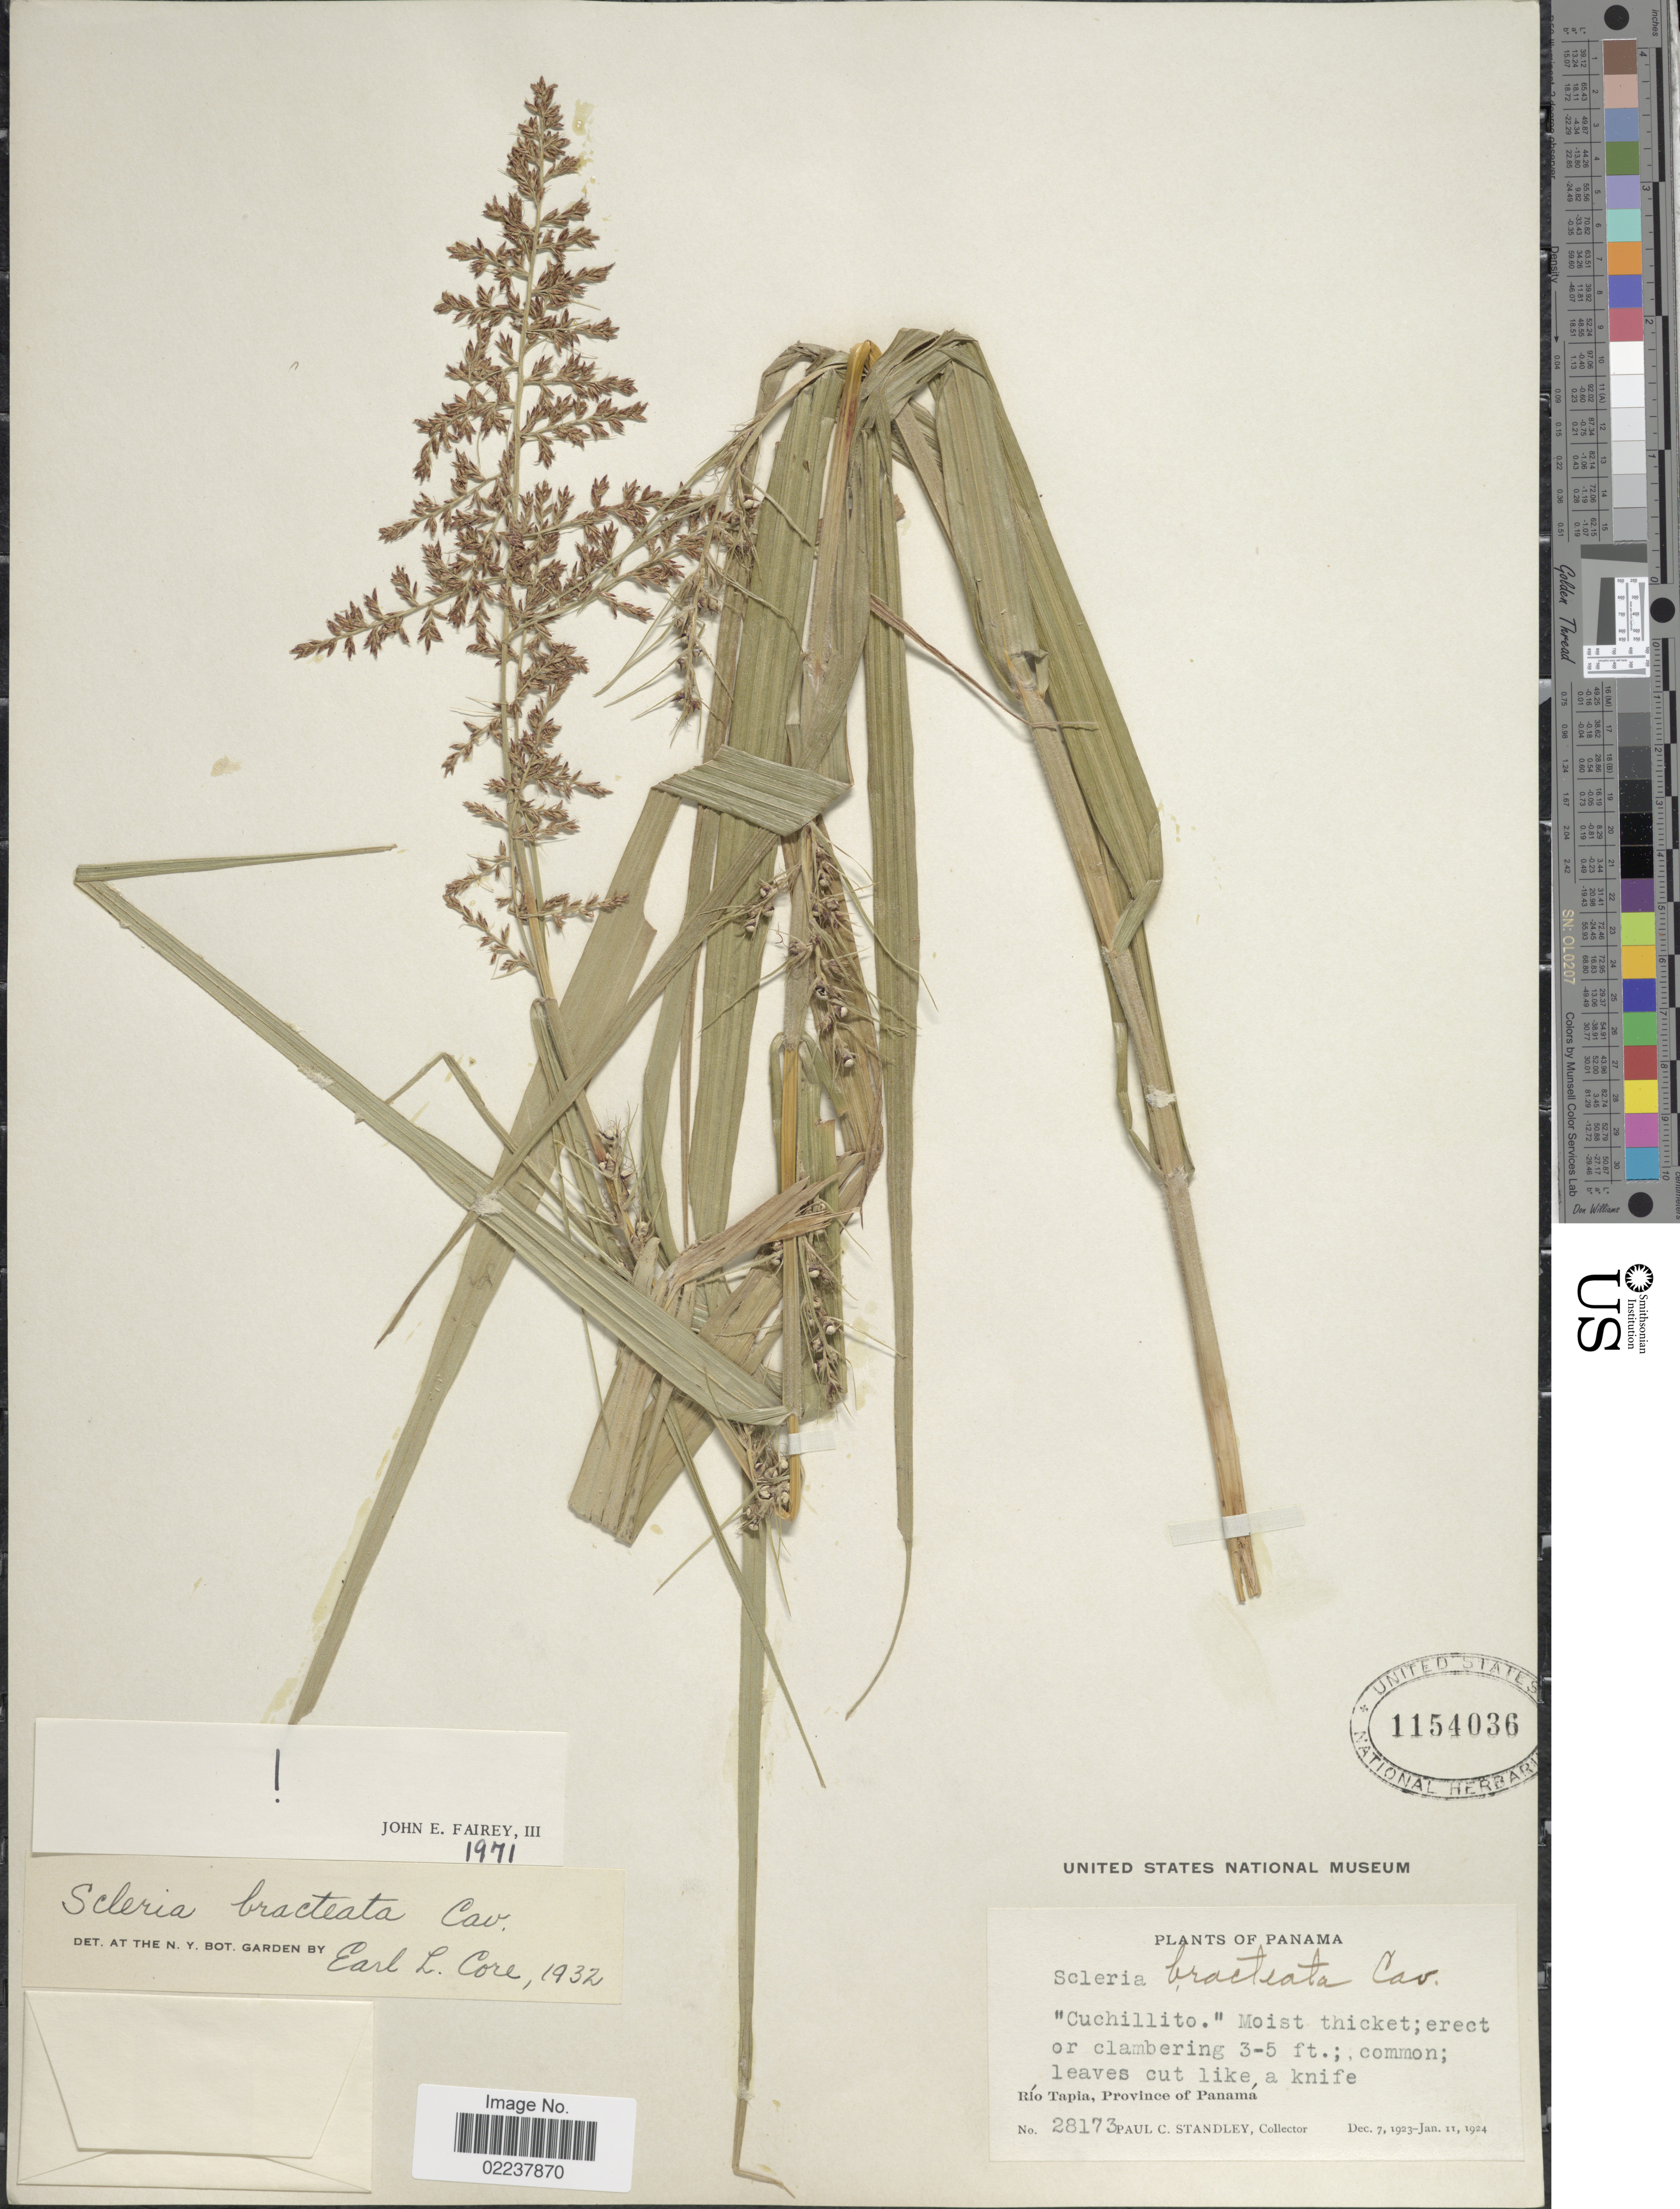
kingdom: Plantae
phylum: Tracheophyta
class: Liliopsida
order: Poales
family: Cyperaceae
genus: Scleria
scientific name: Scleria bracteata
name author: Cav.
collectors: P. C. Standley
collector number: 28173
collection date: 1923-12-07/1924-01-11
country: Panama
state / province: Panamá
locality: Rio Tapia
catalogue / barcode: US 1154036